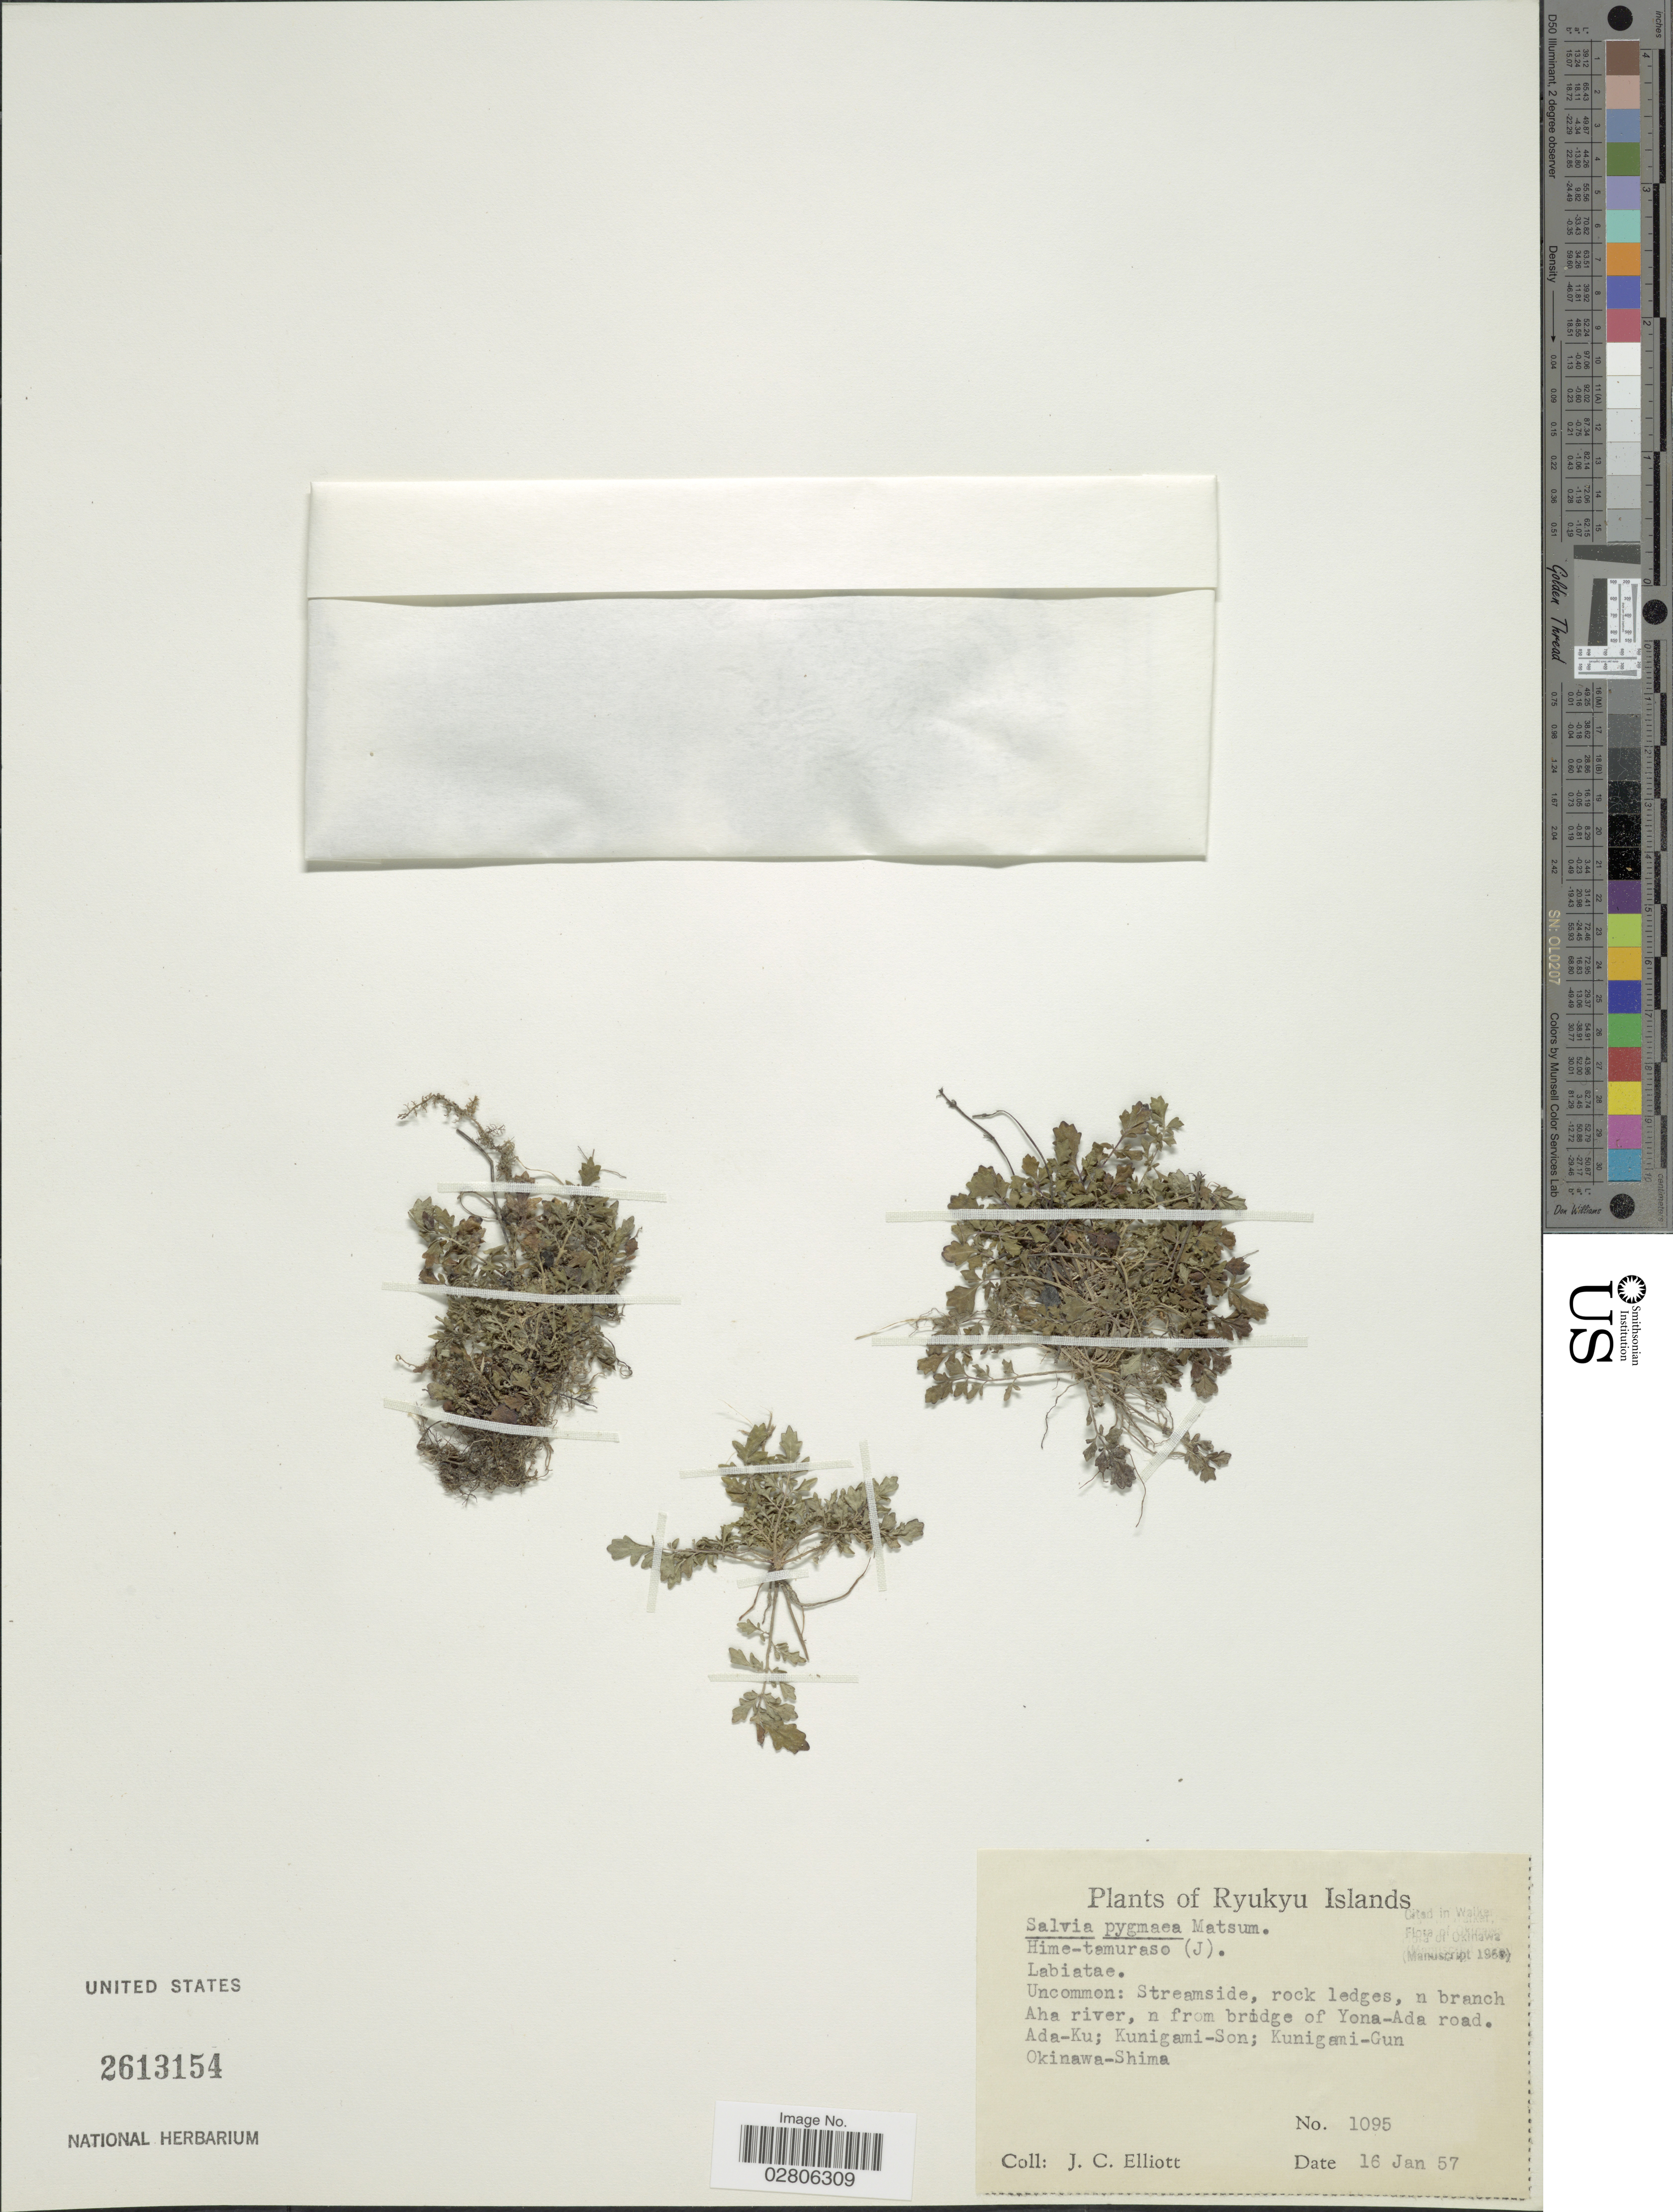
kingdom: Plantae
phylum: Tracheophyta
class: Magnoliopsida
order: Lamiales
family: Lamiaceae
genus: Salvia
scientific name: Salvia pygmaea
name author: Matsum.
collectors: J. Elliot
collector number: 1095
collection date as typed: Transcribed d/m/y: 16/1/57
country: Japan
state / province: Okinawa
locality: Ryukyu Islands, Streamside, rocky ledges, n branch Aha river, n from bridge of Yona-Ada road, Ada-Ku, Kunigami-Son, Kunigami-Gun, Okinawa-Shima.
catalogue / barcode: US 2613154